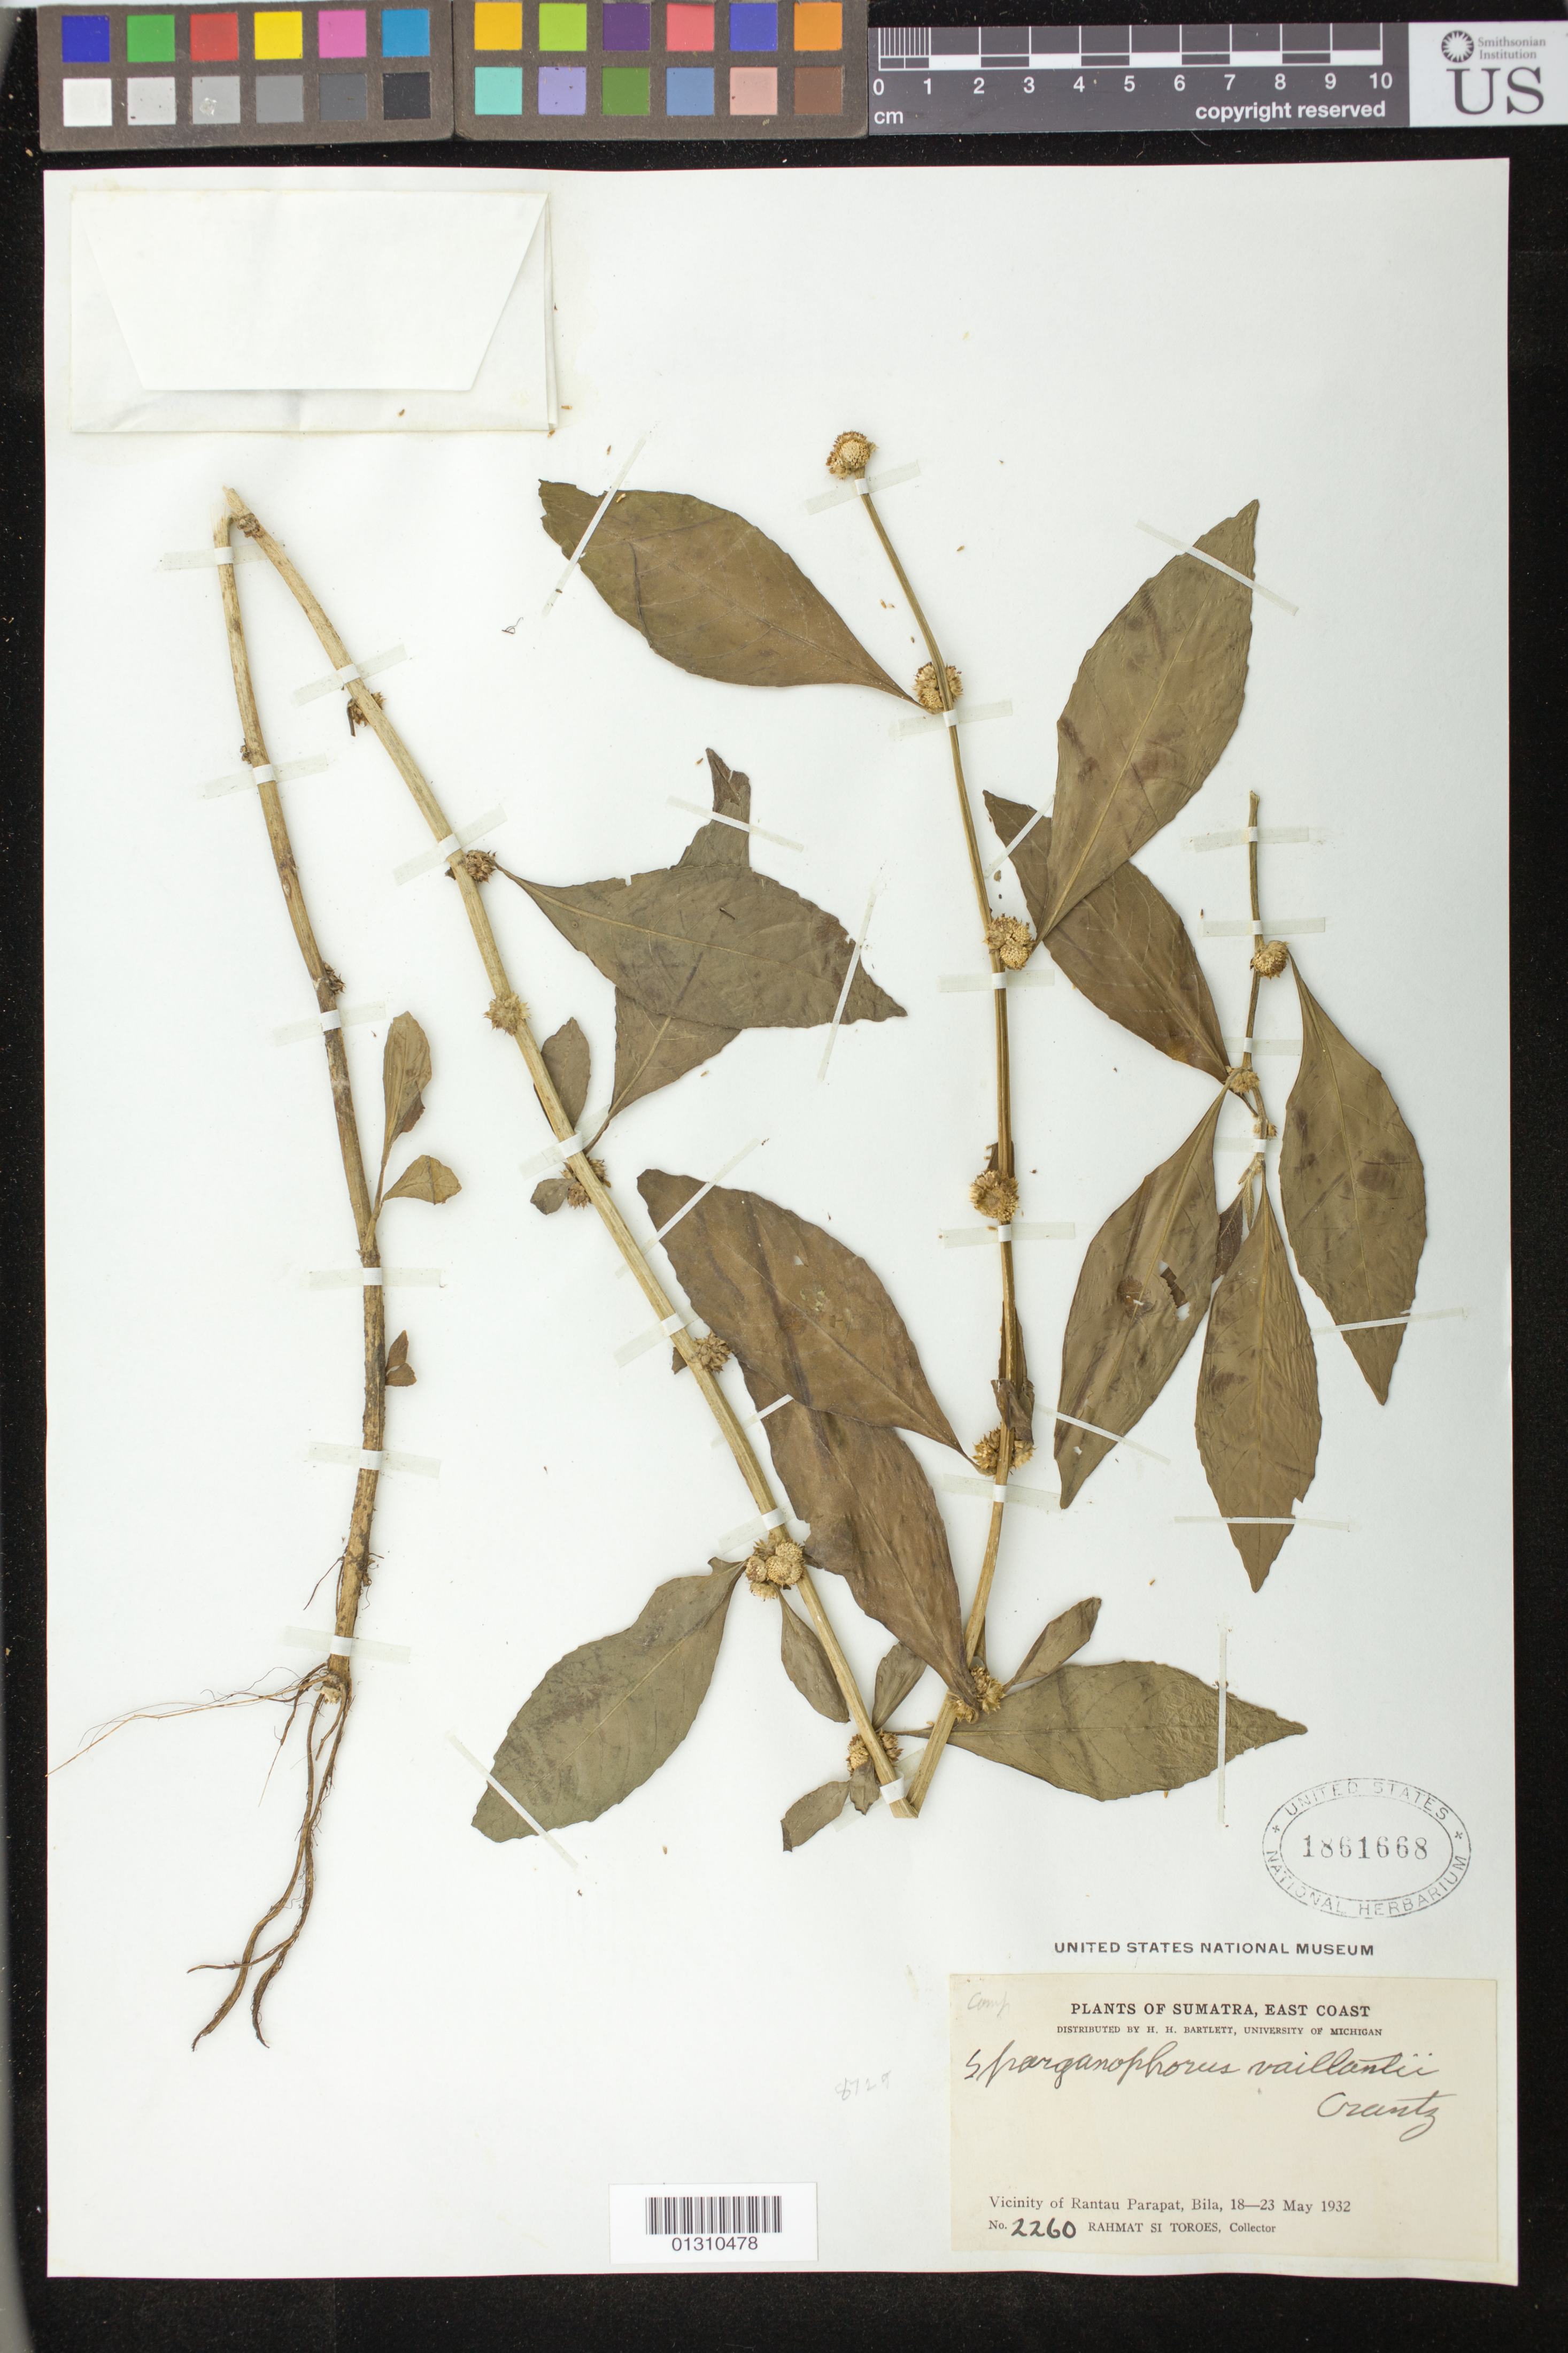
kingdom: Plantae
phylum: Tracheophyta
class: Magnoliopsida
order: Asterales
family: Asteraceae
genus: Struchium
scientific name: Struchium sparganophorum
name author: (L.) Kuntze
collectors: Rahmat Si Boeea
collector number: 2260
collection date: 1932-05-18/1932-05-23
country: Indonesia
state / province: Sumatra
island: Sumatra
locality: East Coast; Vicinity of Rantau Parapat, Bila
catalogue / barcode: US 1861668